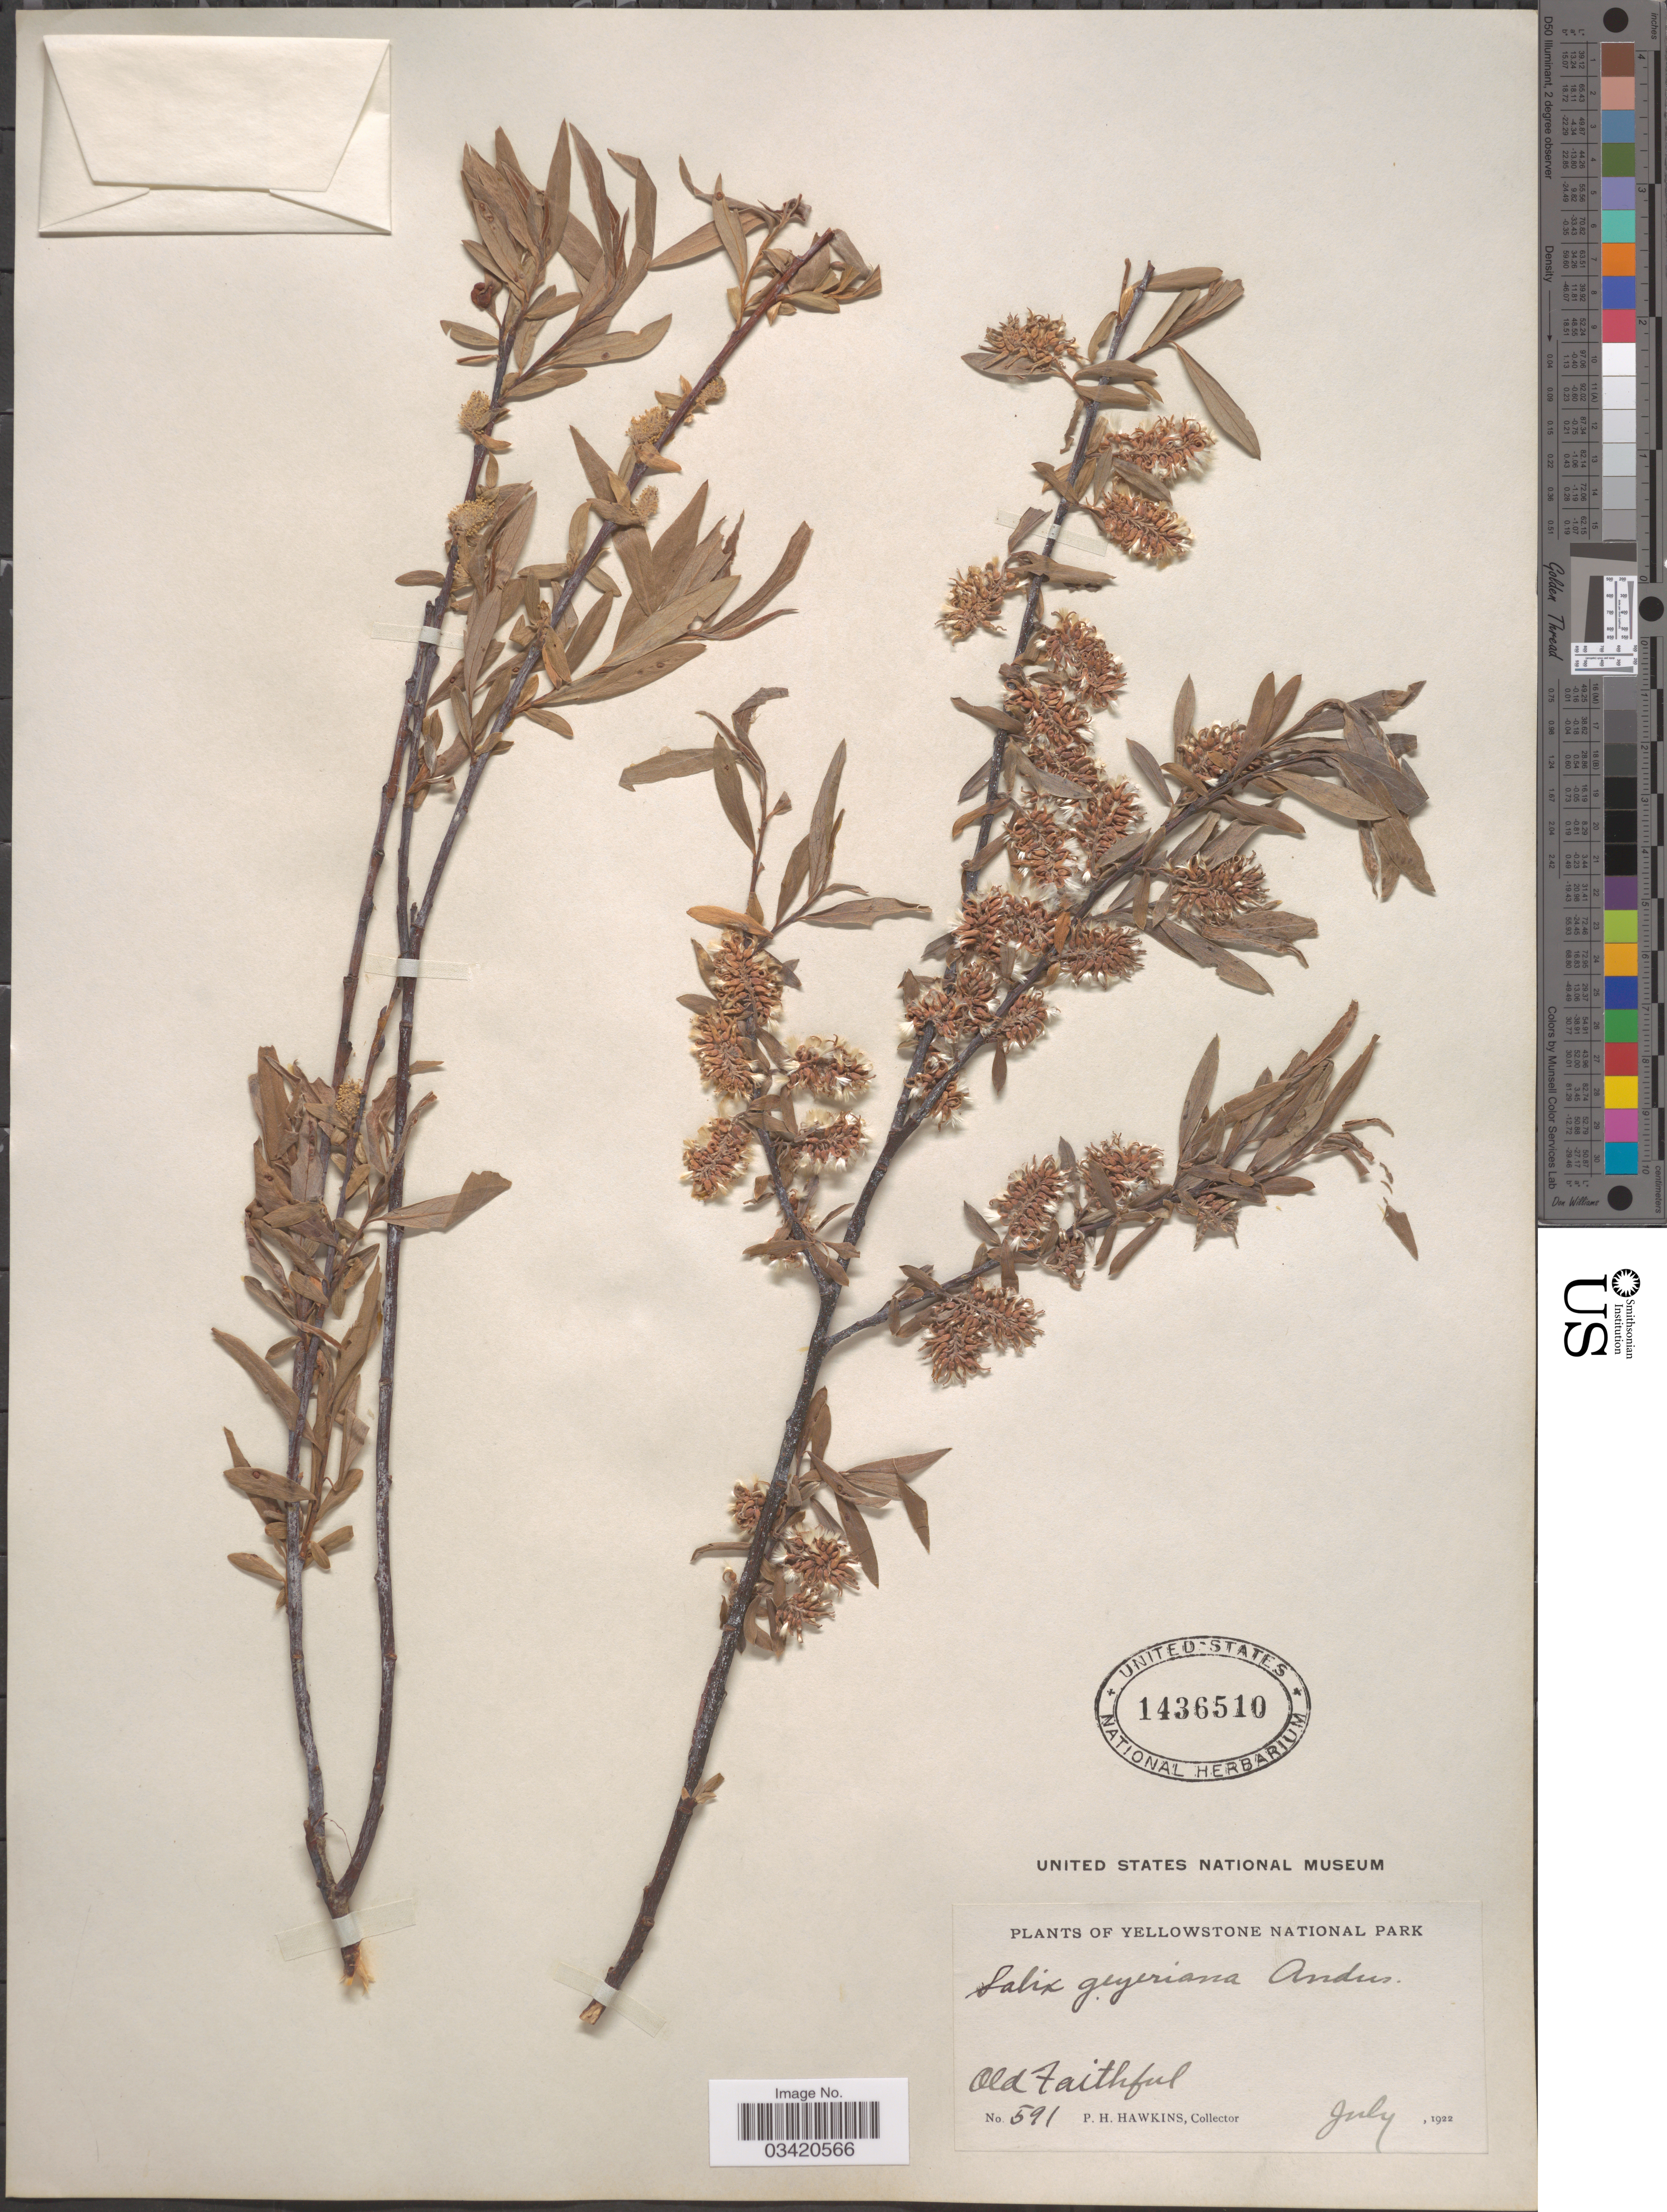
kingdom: Plantae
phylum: Tracheophyta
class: Magnoliopsida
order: Malpighiales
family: Salicaceae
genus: Salix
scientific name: Salix geyeriana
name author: Andersson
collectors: P. Hawkins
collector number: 591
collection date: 1922-07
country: United States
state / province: Wyoming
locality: The Yellowstone National Park. Old Faithful.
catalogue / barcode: US 1436510